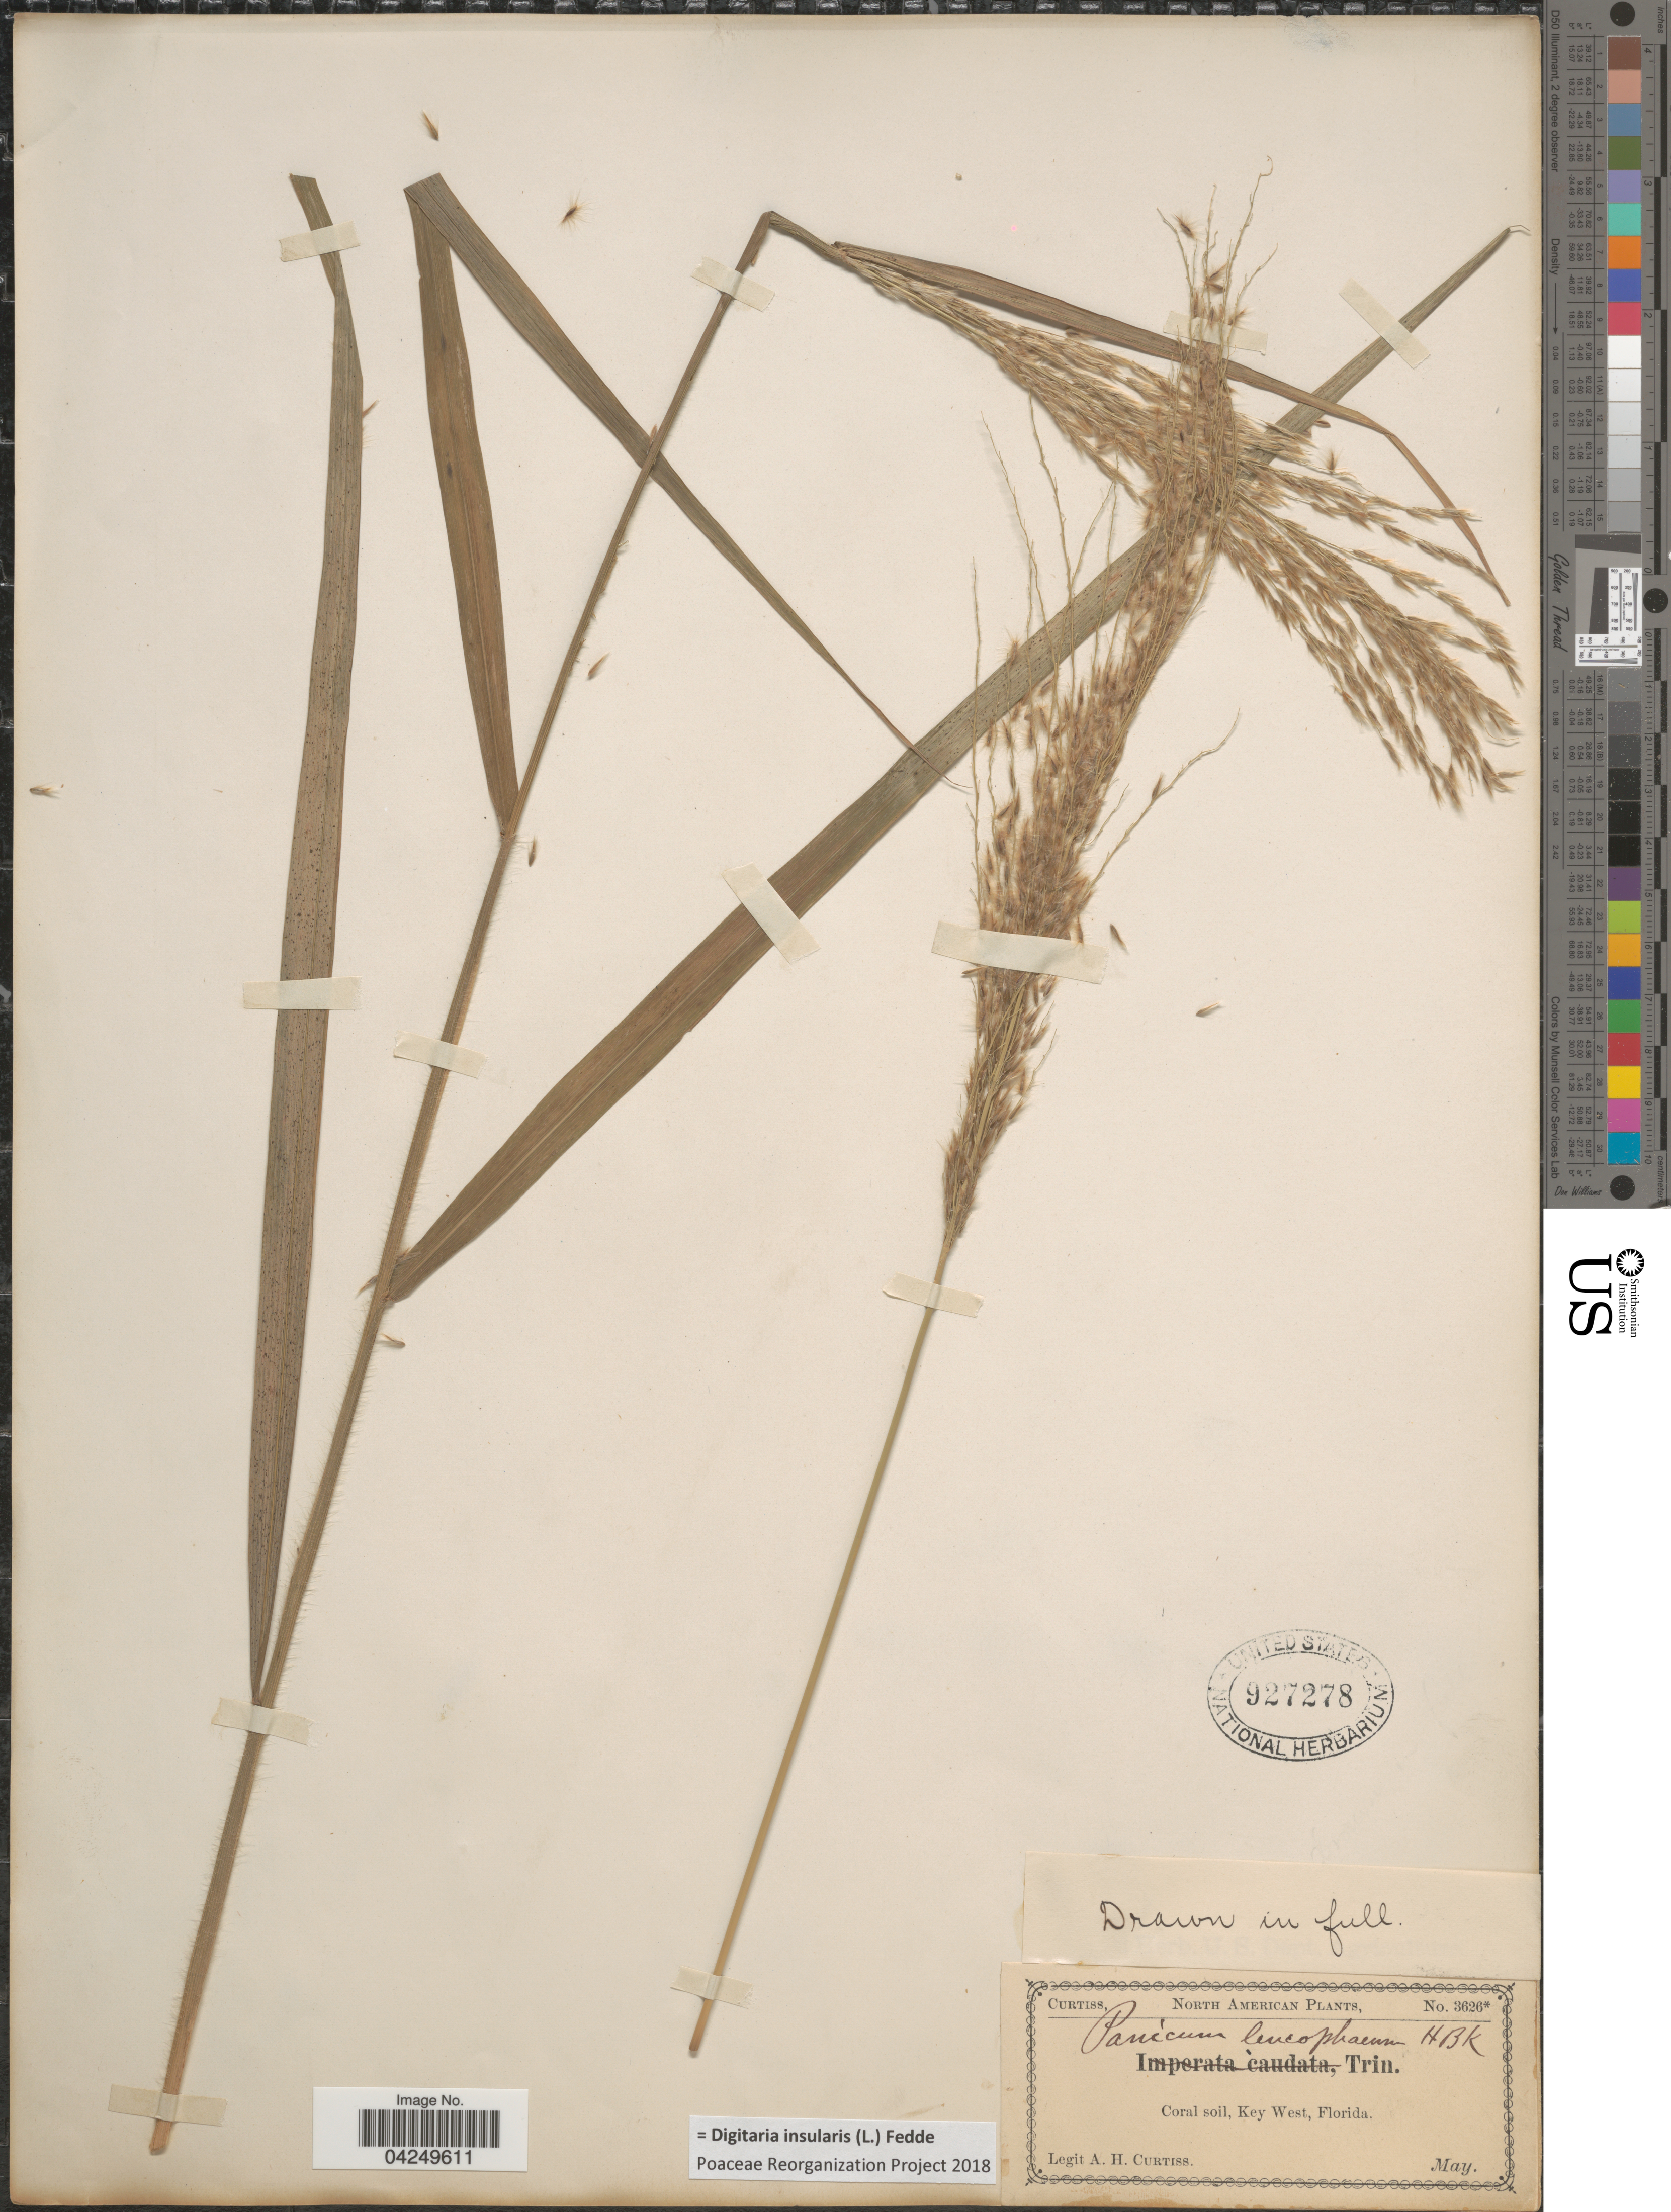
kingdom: Plantae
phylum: Tracheophyta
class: Liliopsida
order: Poales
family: Poaceae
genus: Digitaria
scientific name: Digitaria insularis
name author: (L.) Fedde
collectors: A. H. Curtiss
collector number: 3626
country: United States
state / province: Florida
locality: Coral soil, Key West.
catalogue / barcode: US 927278